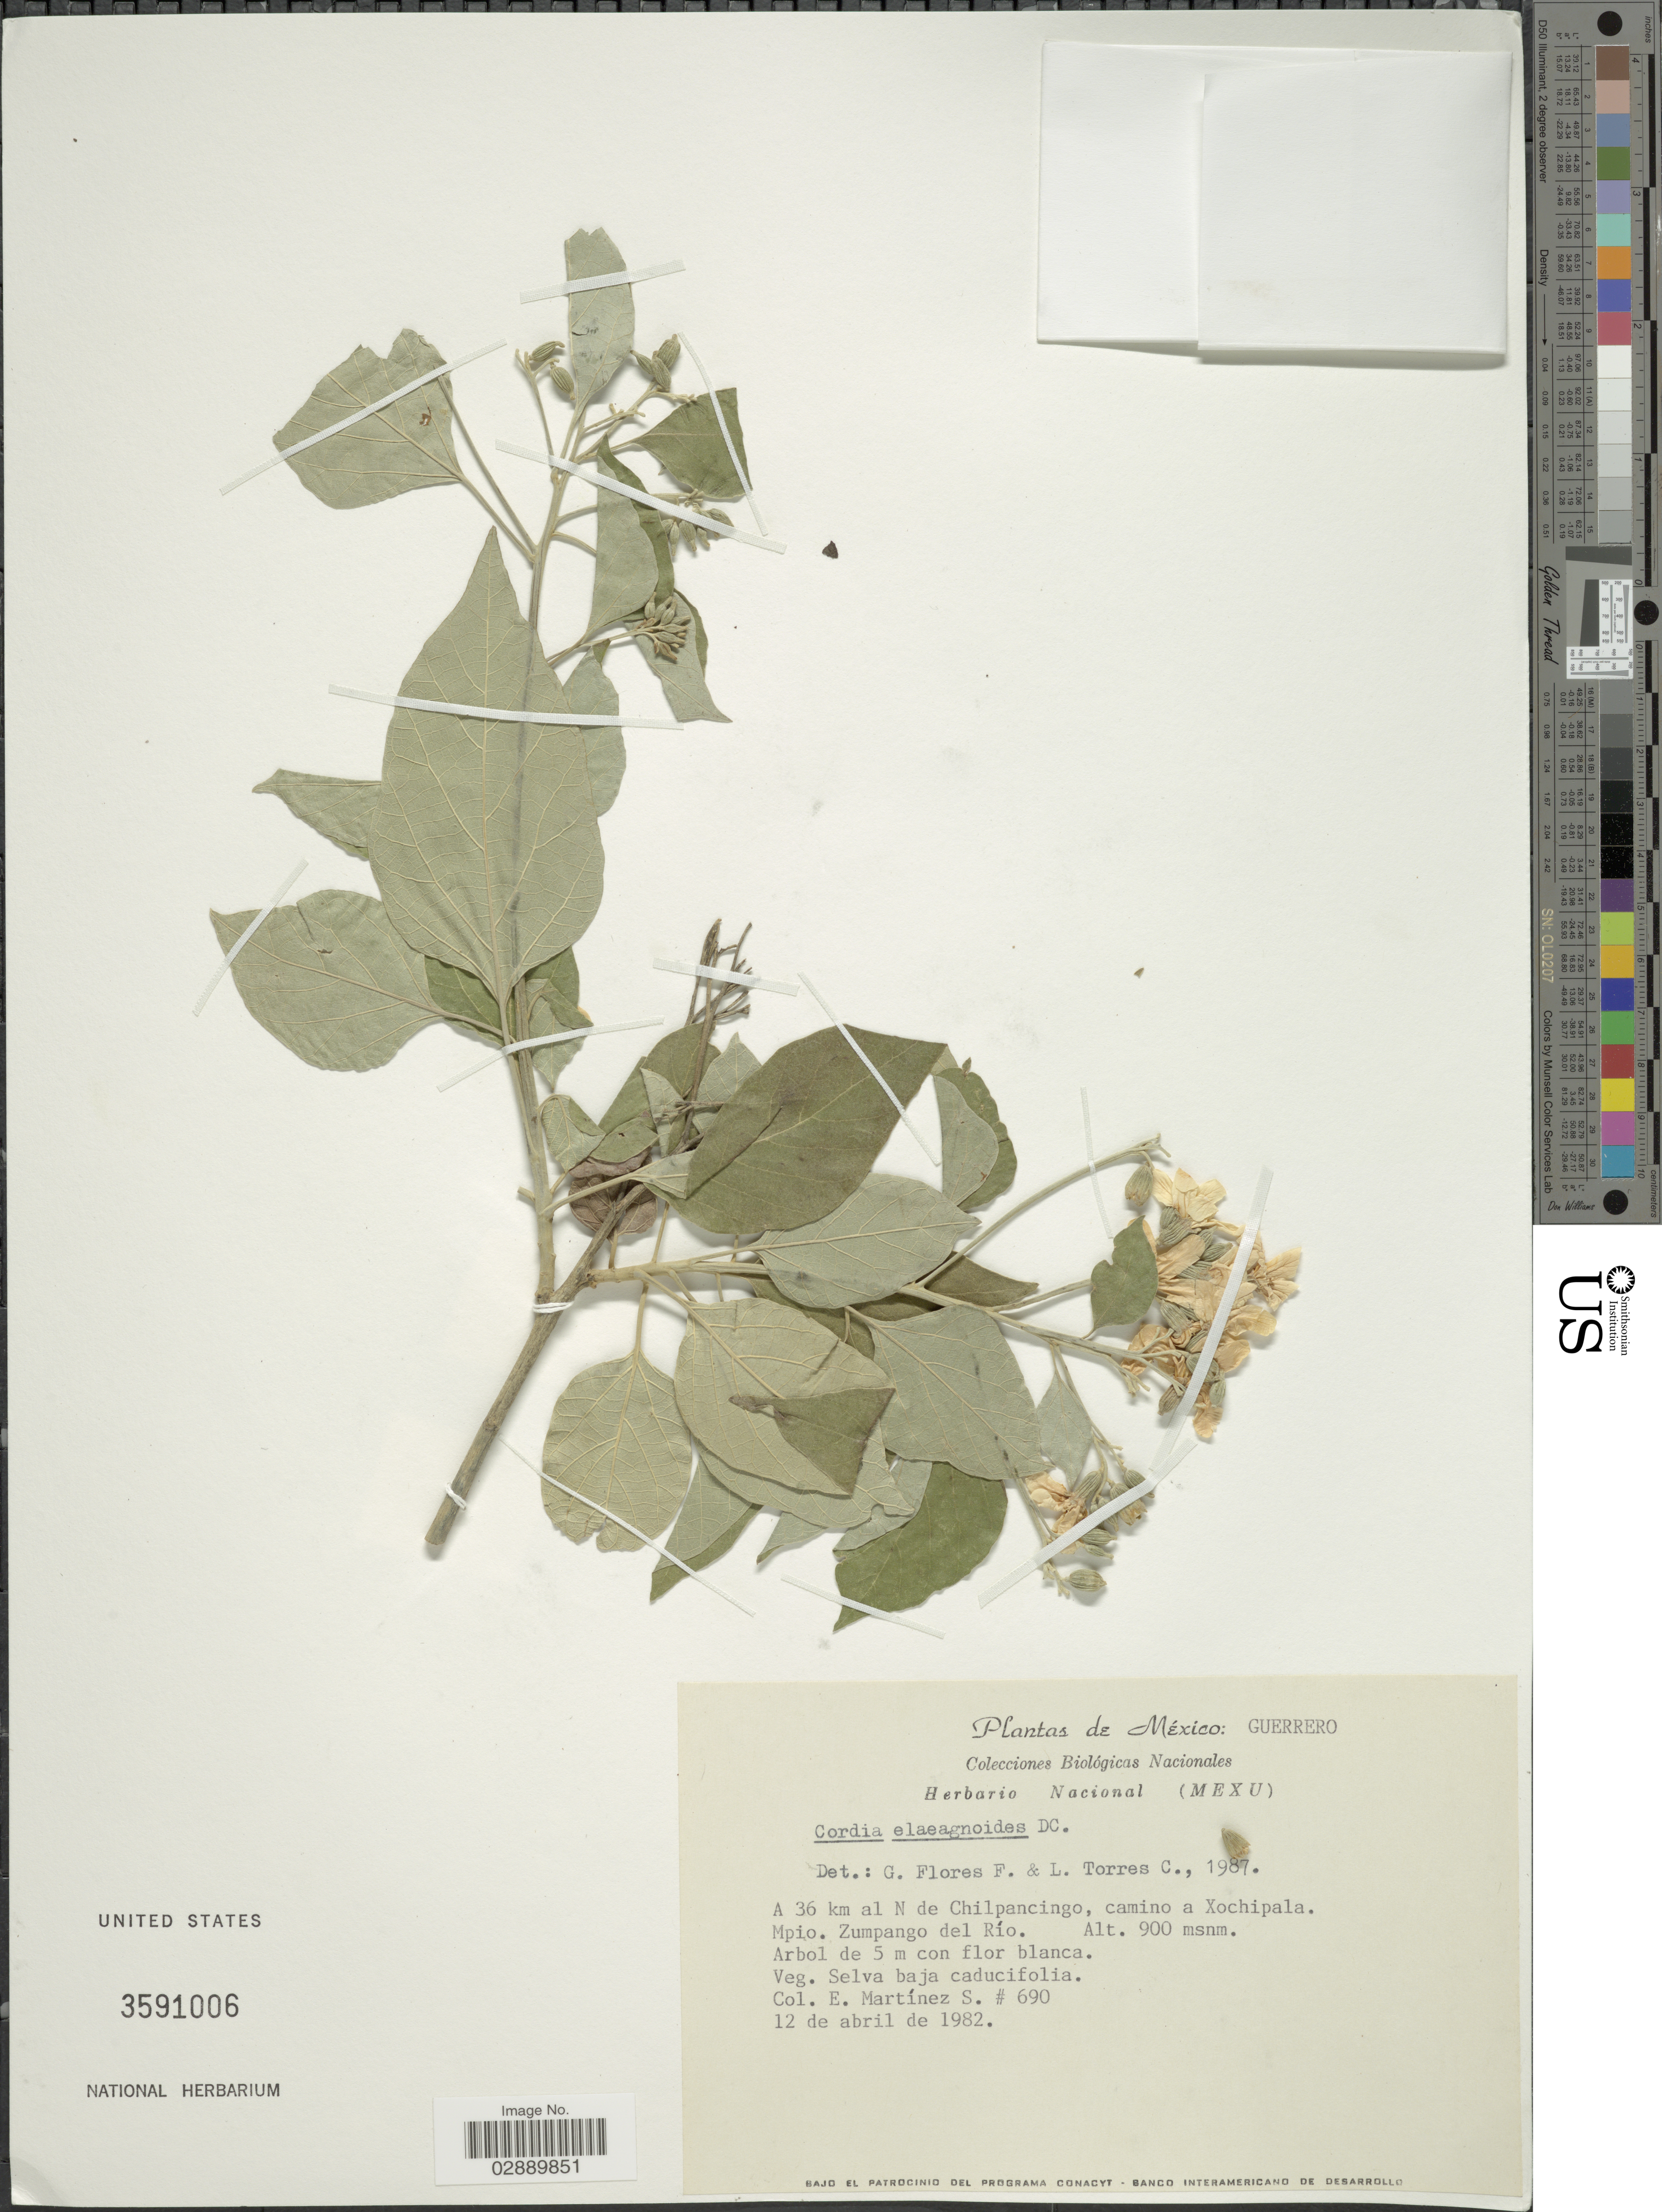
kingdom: Plantae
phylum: Tracheophyta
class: Magnoliopsida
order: Boraginales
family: Cordiaceae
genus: Cordia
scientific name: Cordia elaeagnoides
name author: A. DC.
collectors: E. M. Martínez S.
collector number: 690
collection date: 1982-04-12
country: Mexico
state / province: Guerrero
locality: A 36 km al N de Chilpancingo, camino a Xochipala. Mpio. Zumpango del Río.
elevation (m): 900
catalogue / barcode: US 3591006